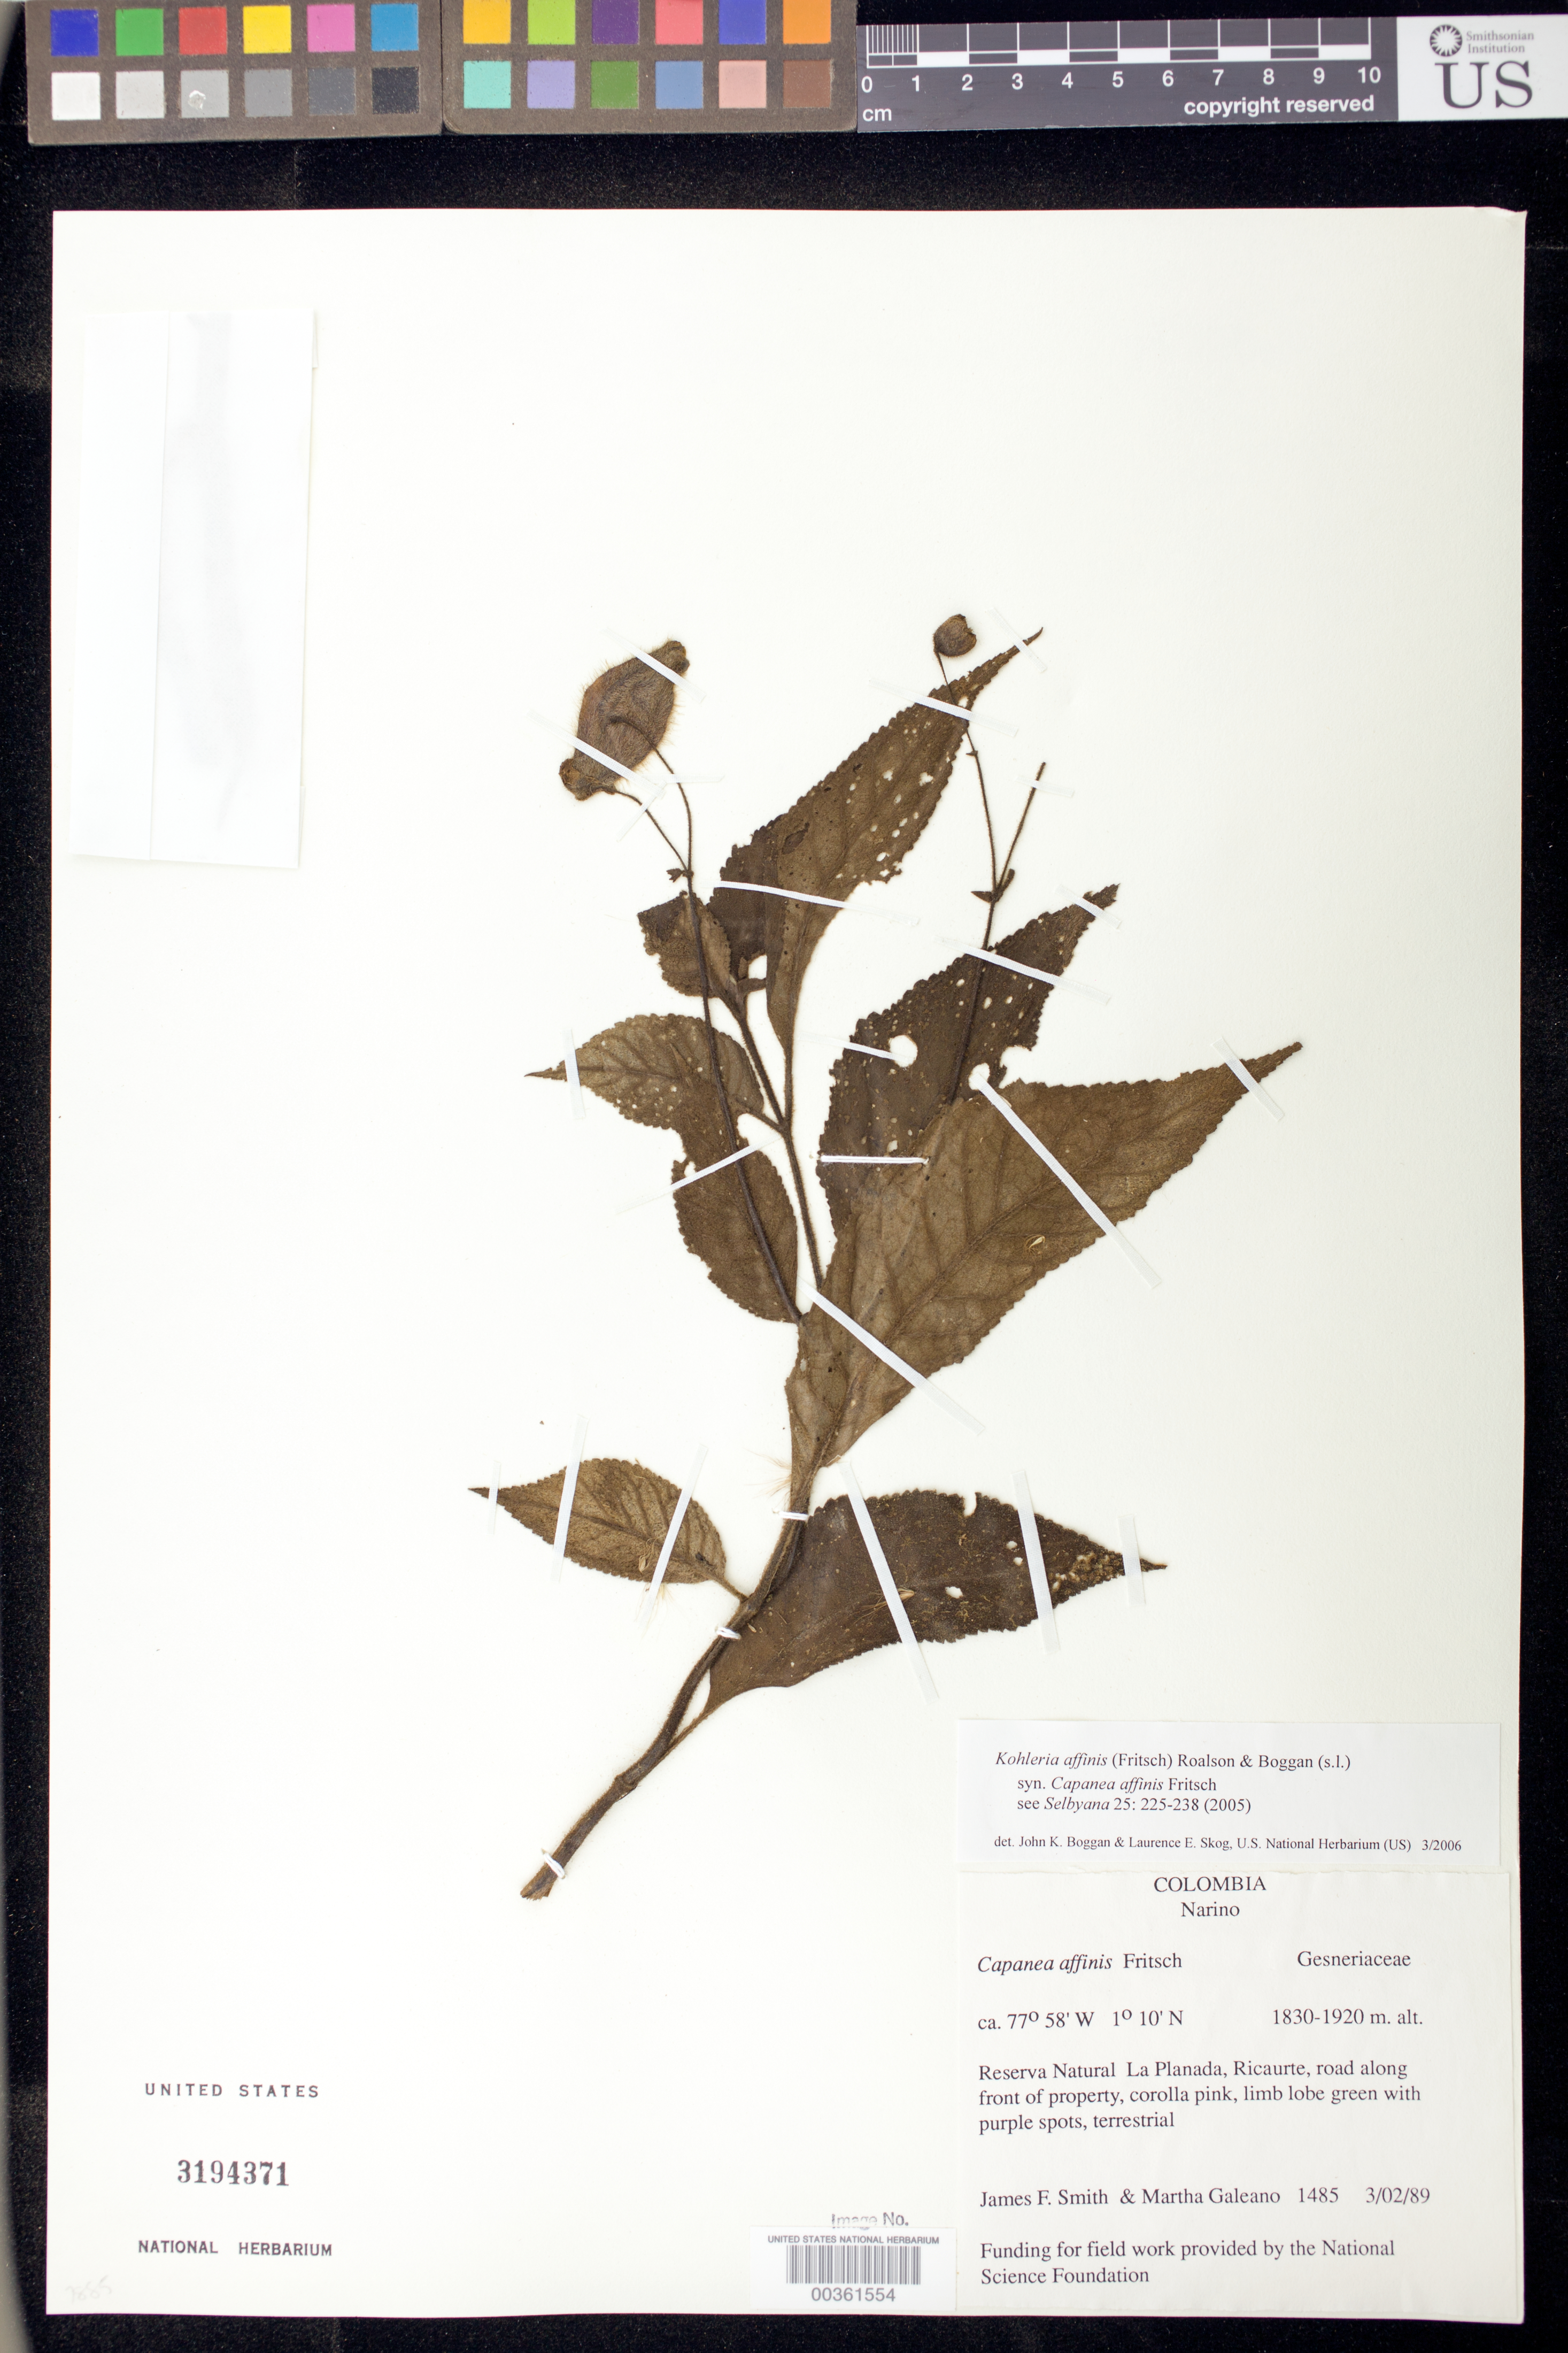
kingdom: Plantae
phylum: Tracheophyta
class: Magnoliopsida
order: Lamiales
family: Gesneriaceae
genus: Kohleria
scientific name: Kohleria affinis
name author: (Fritsch) Roalson & Boggan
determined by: Boggan, J. K.; Skog, L. E.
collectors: J. Smith & M. Galeano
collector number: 1485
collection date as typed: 02 Mar 1989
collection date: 1989-03-02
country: Colombia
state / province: Nariño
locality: Reserva Natural La Planada, Ricaurte, road along front of property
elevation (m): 1830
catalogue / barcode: US 3194371